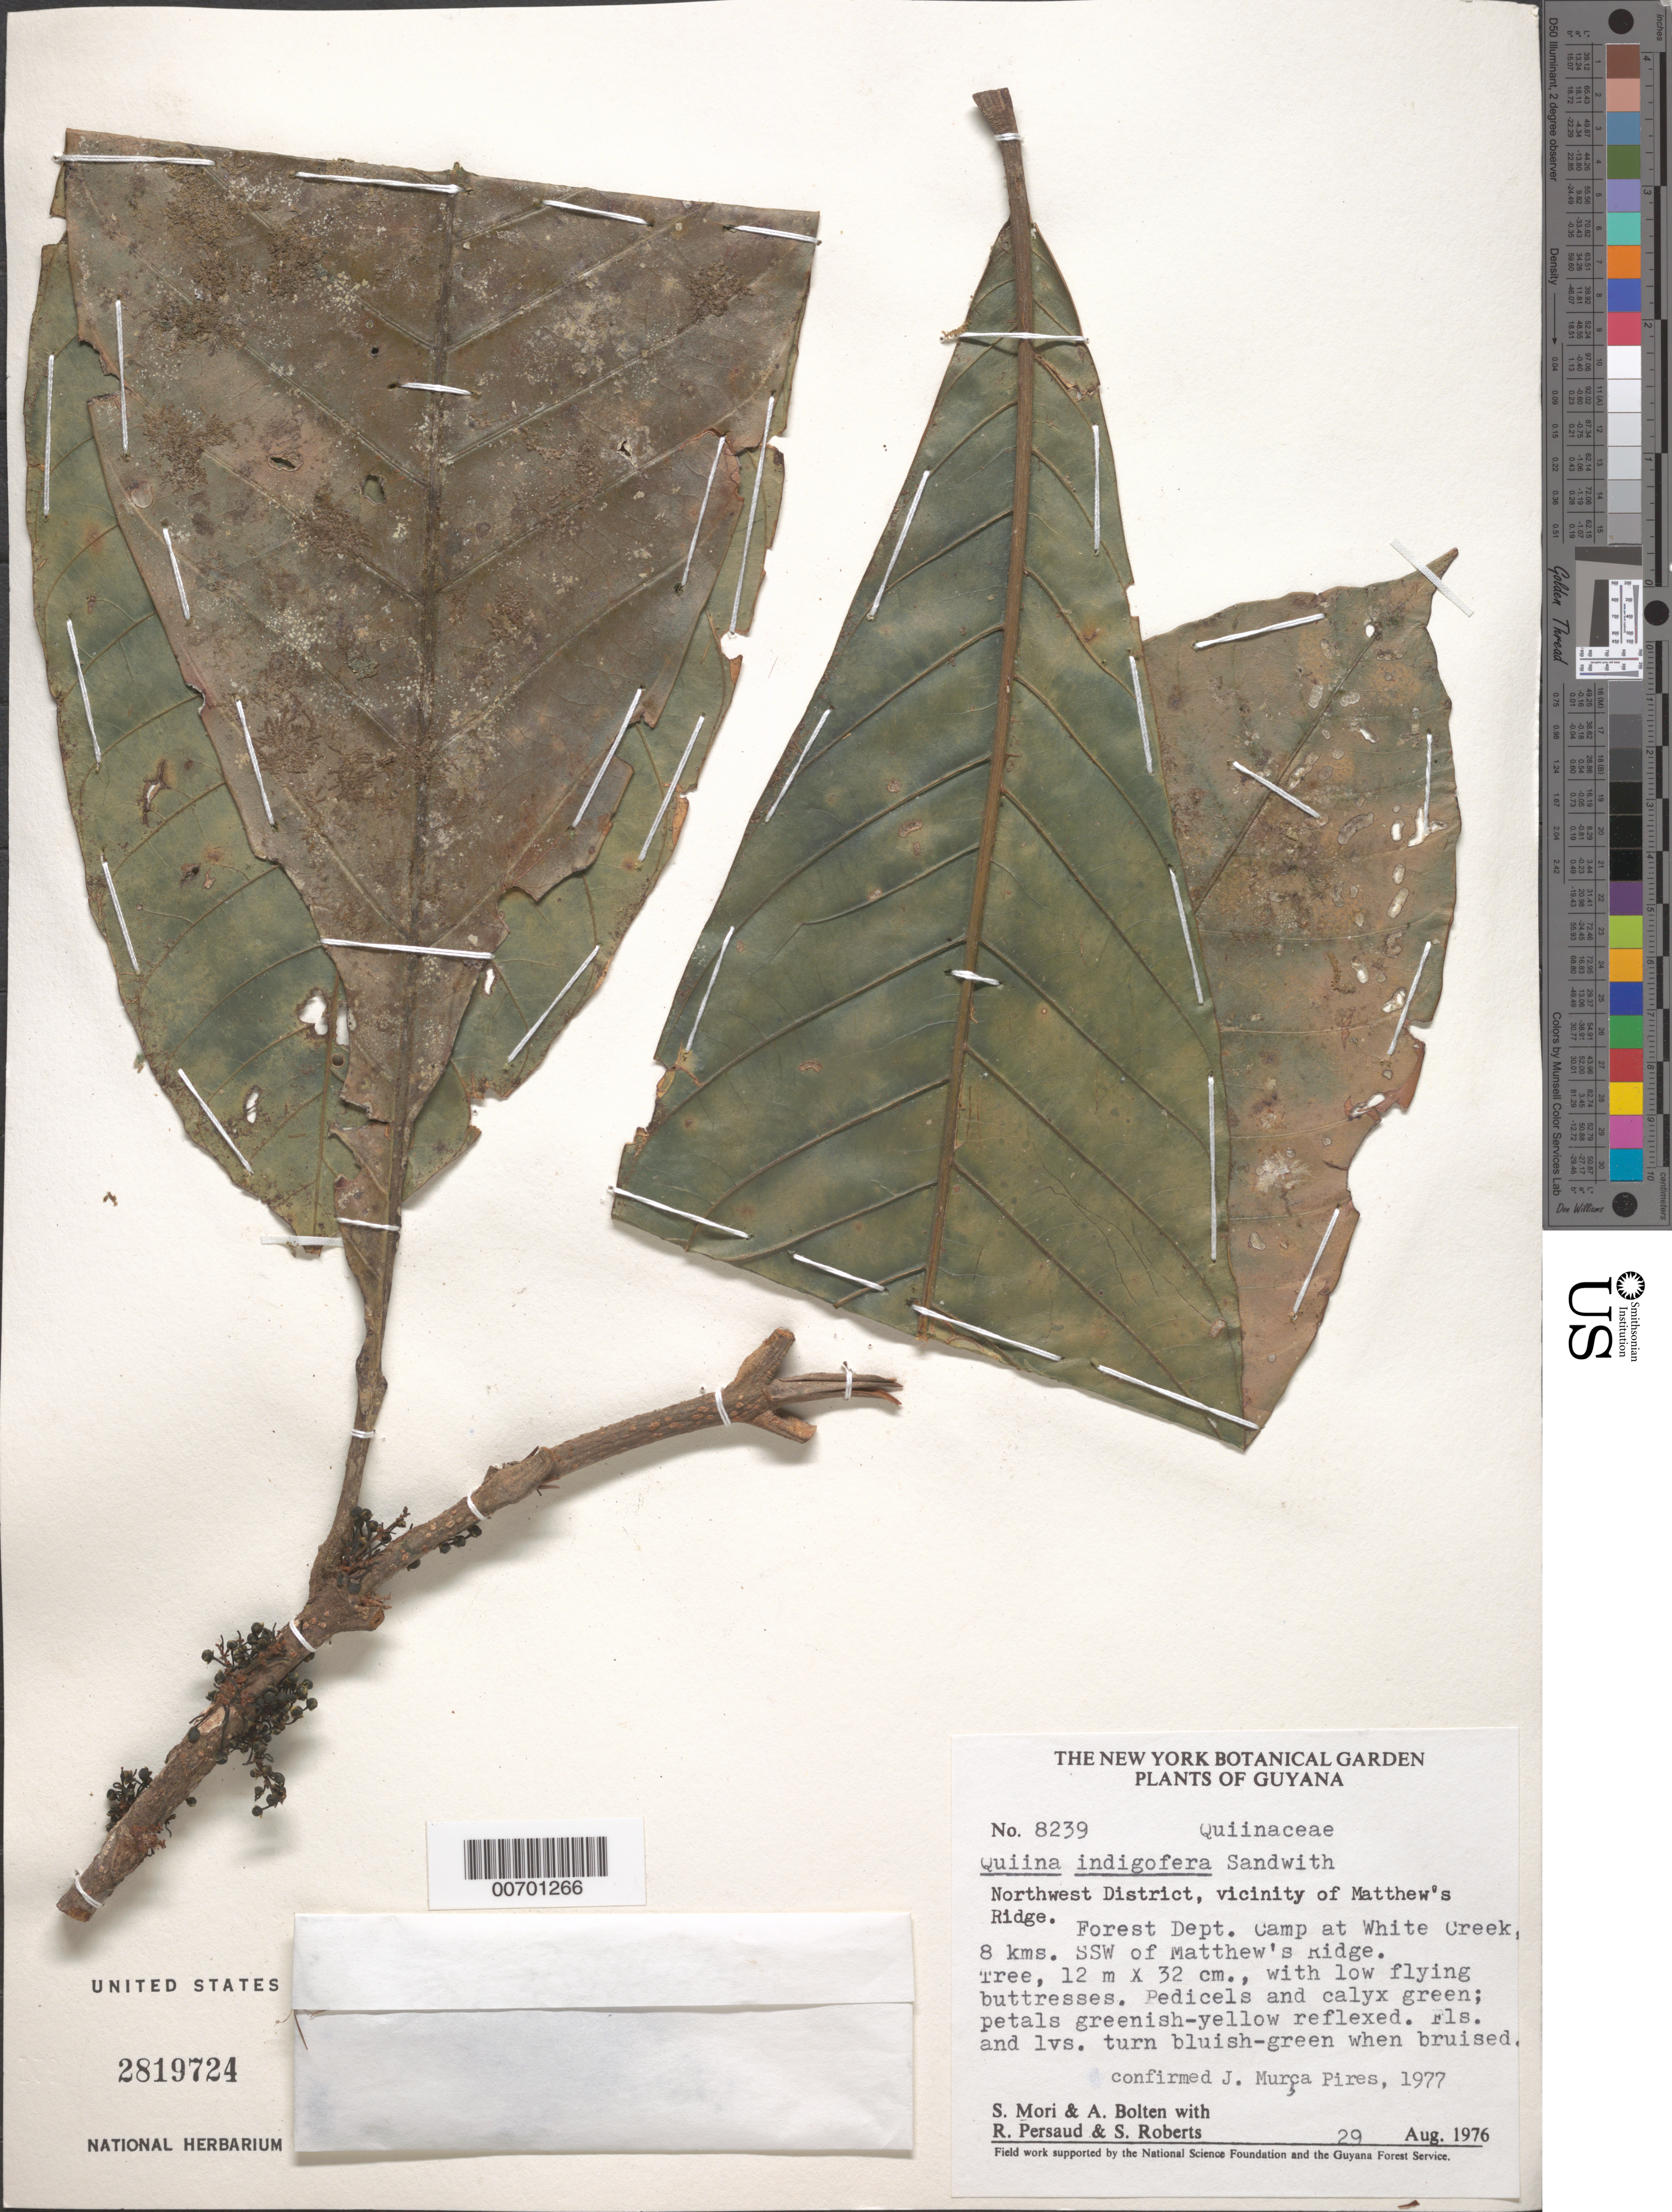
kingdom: Plantae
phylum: Tracheophyta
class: Magnoliopsida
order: Malpighiales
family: Quiinaceae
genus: Quiina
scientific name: Quiina indigofera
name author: Sandwith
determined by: Pires, J. Murça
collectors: S. Mori, A. Bolten, R. Persaud, R. Boyan, S. Roberts, R. Jugernauth & S. Dwarka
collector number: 8239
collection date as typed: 29-Aug-76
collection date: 1976-08-29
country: Guyana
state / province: Barima-Waini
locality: Matthew's Ridge, Forest Dept. camp at White Creek, 8 km SSW of Matthew's Ridge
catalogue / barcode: US 2819724